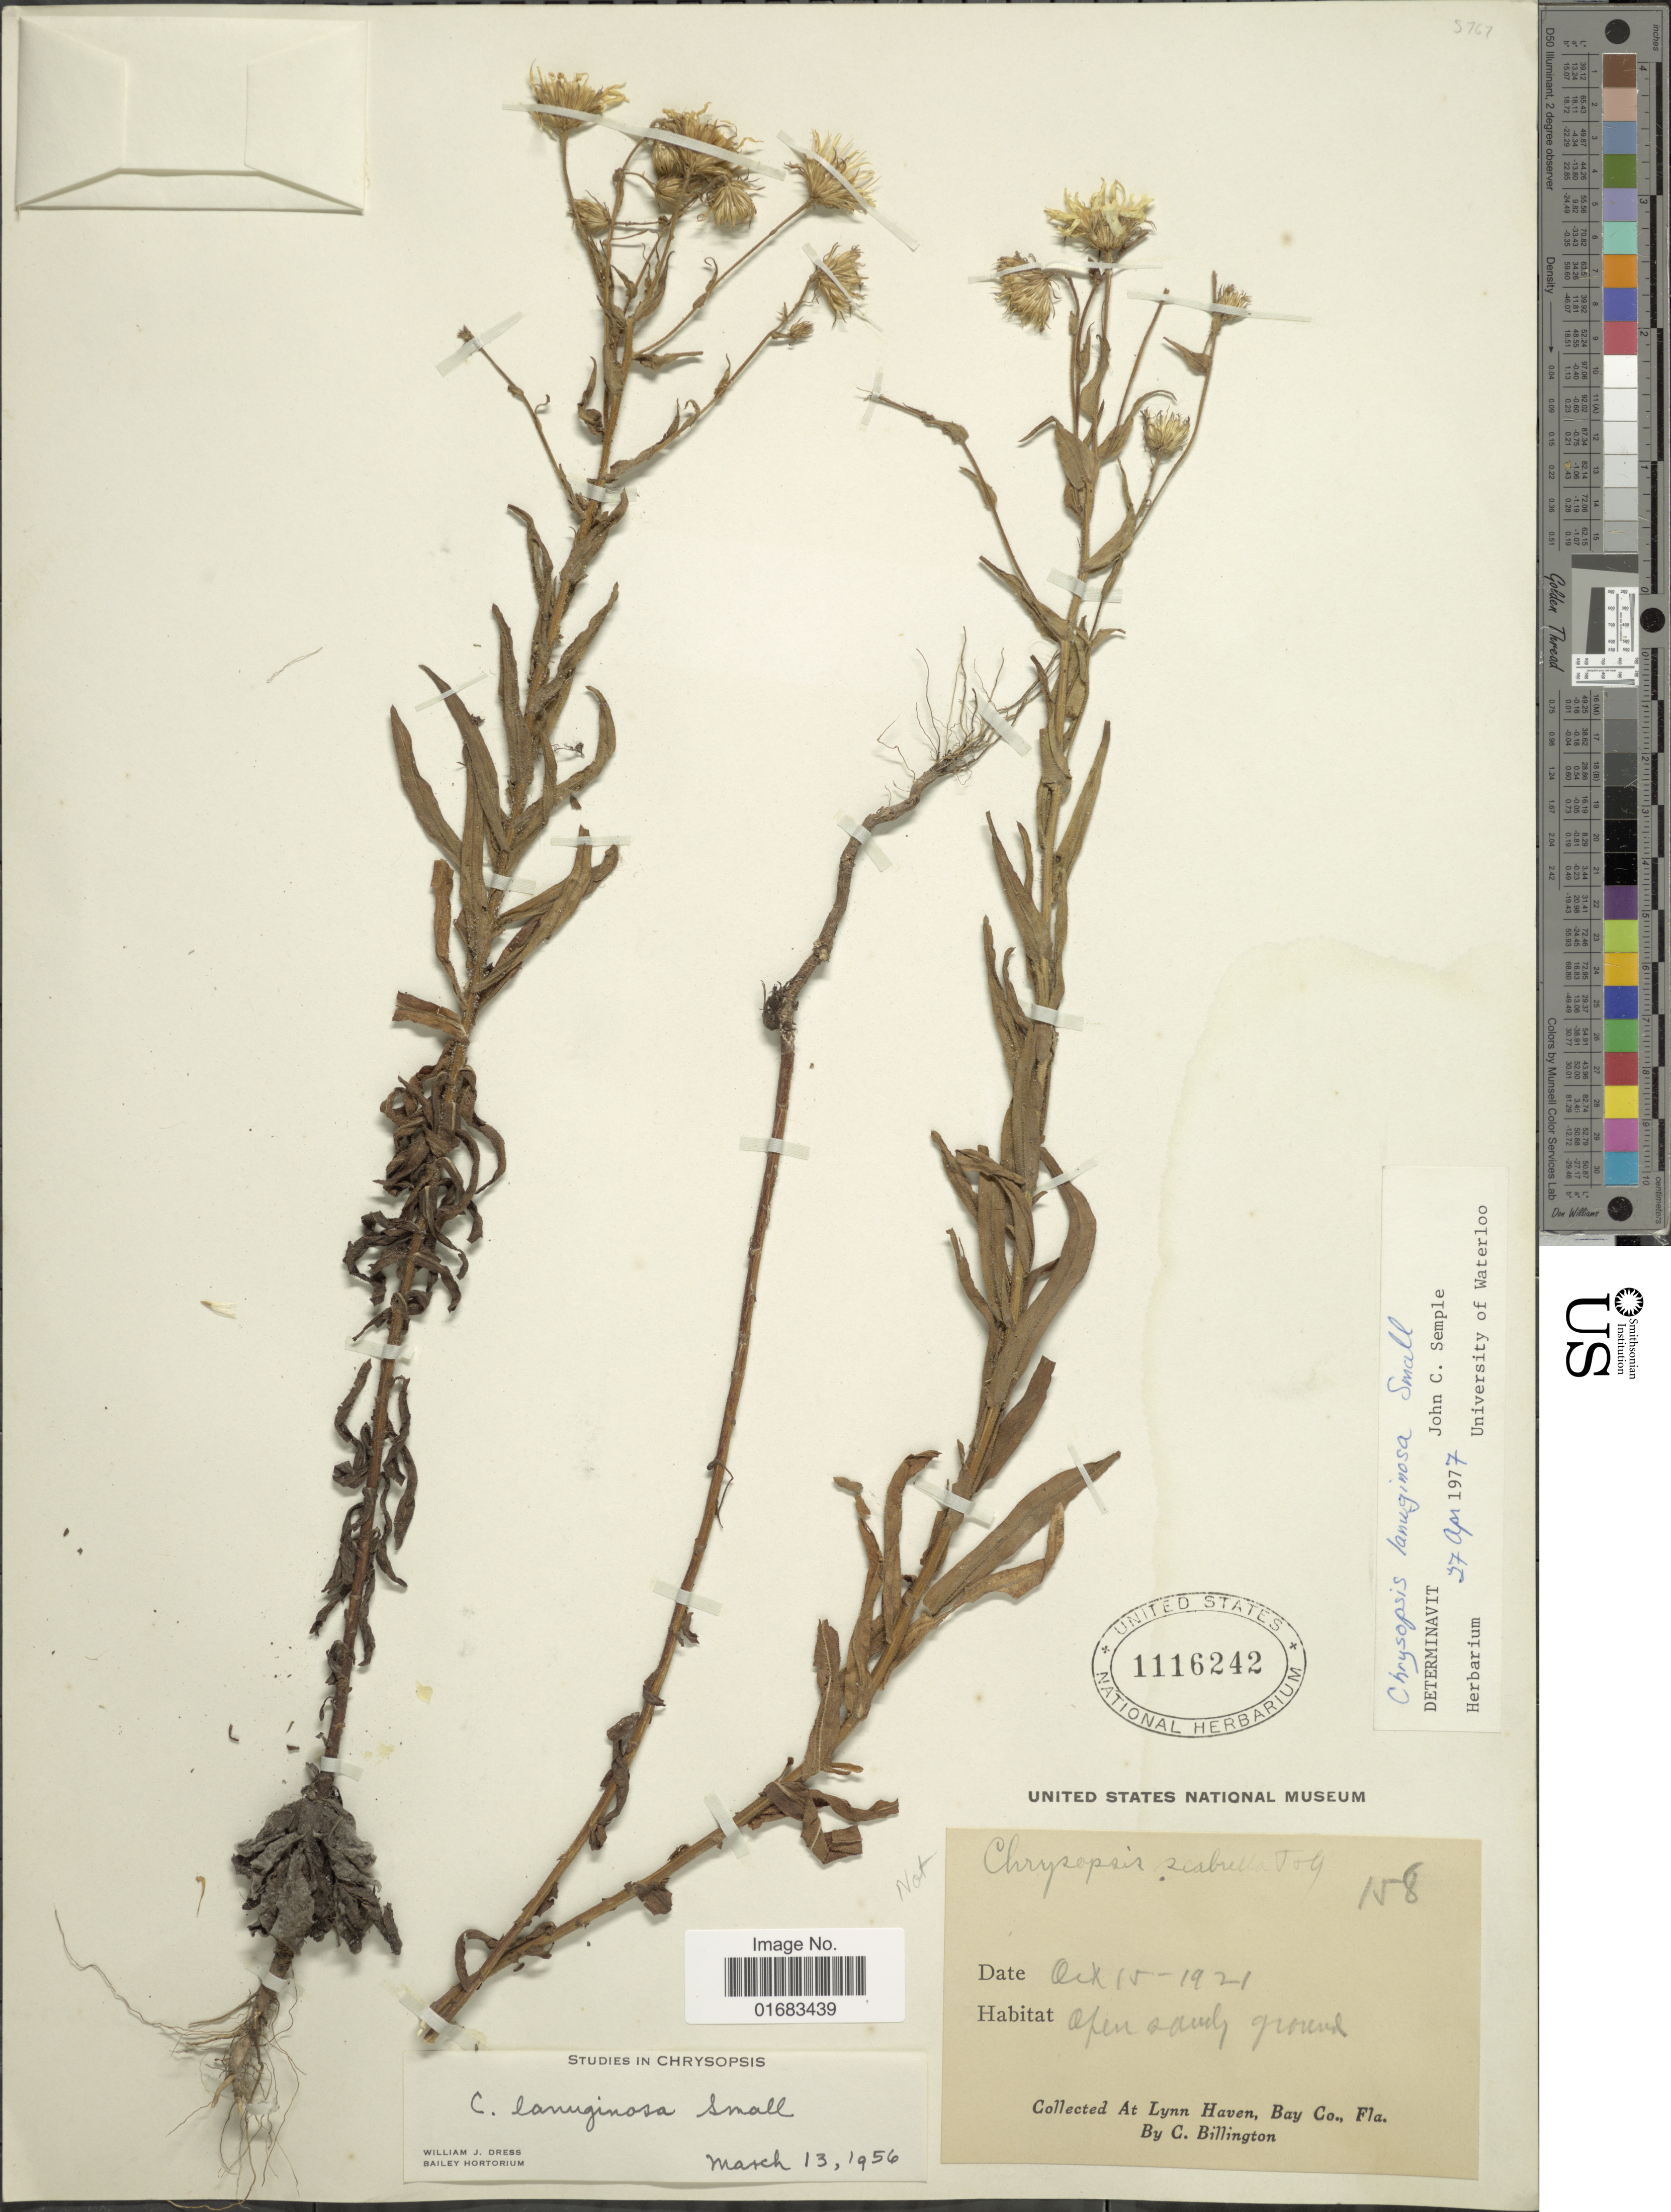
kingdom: Plantae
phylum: Tracheophyta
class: Magnoliopsida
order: Asterales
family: Asteraceae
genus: Chrysopsis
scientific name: Chrysopsis lanuginosa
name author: Small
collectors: C. Billington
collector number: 158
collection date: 1921-10-15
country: United States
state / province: Florida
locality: At Lynn Haven Bay Co.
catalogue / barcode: US 1116242